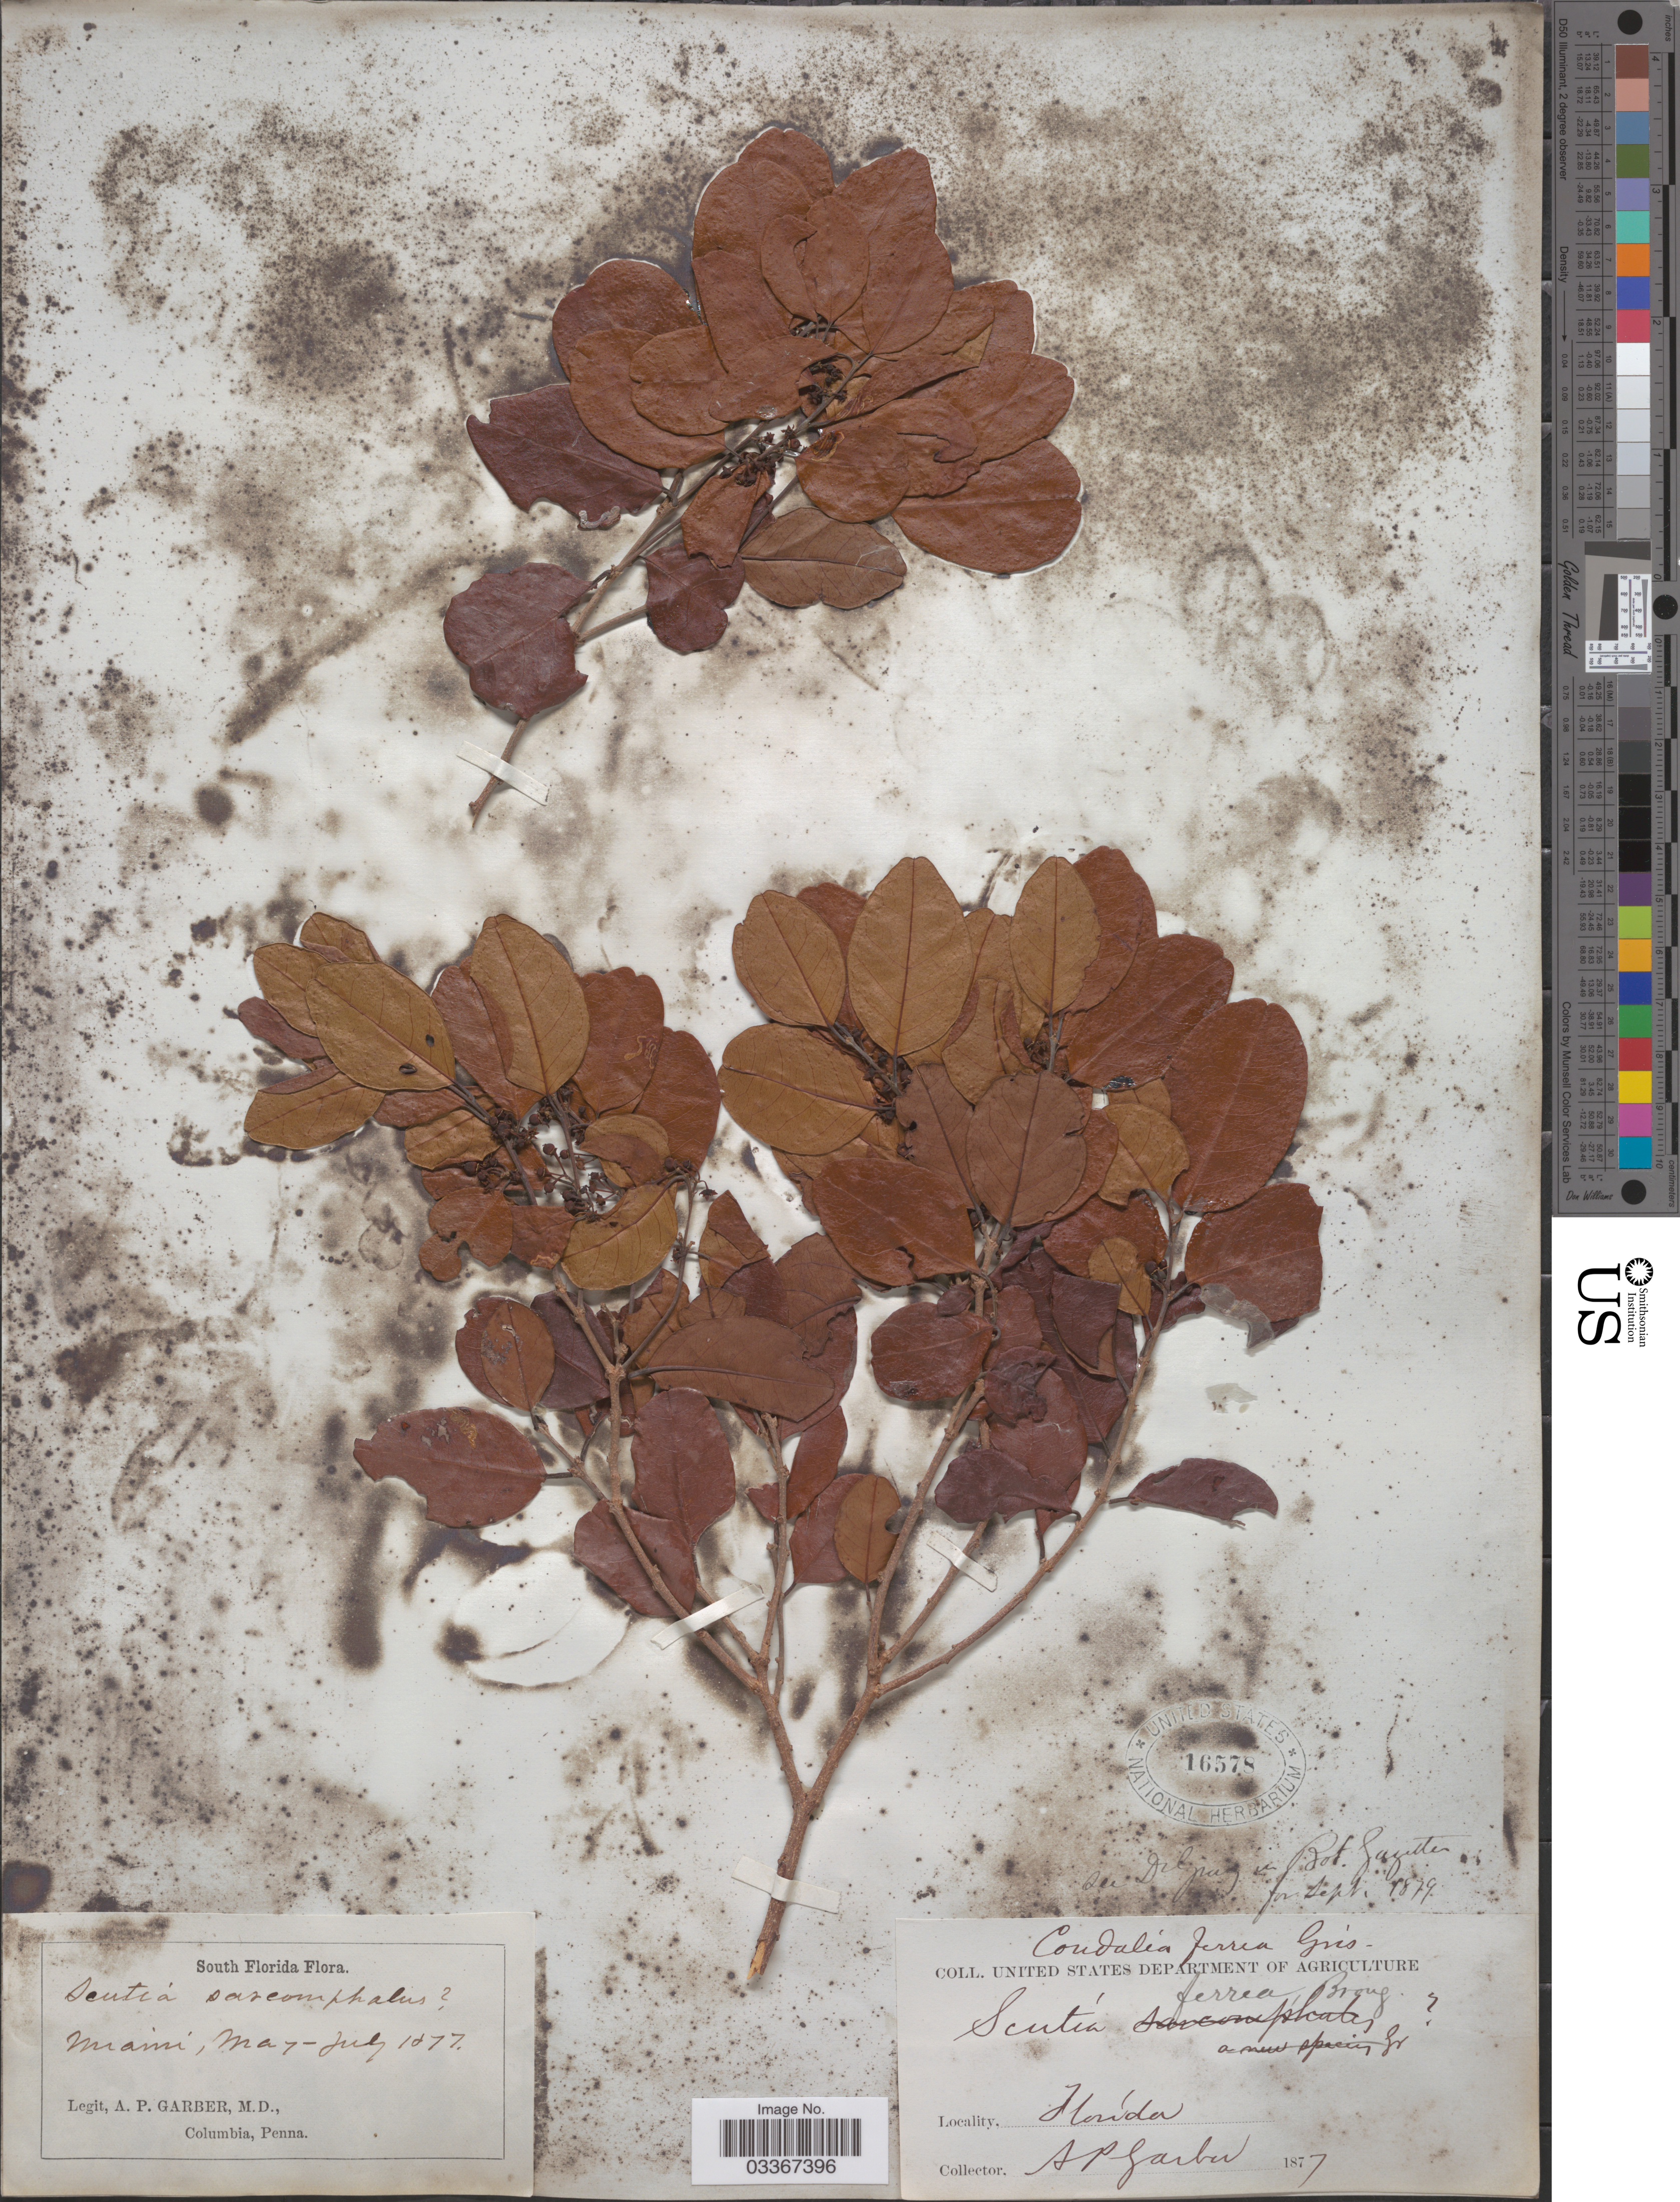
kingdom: Plantae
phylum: Tracheophyta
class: Magnoliopsida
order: Rosales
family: Rhamnaceae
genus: Krugiodendron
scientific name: Krugiodendron ferreum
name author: (Vahl) Urb.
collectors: A. P. Garber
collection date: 1877-05/1877-07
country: United States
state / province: Florida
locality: South Florida. Miami.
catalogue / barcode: US 16578